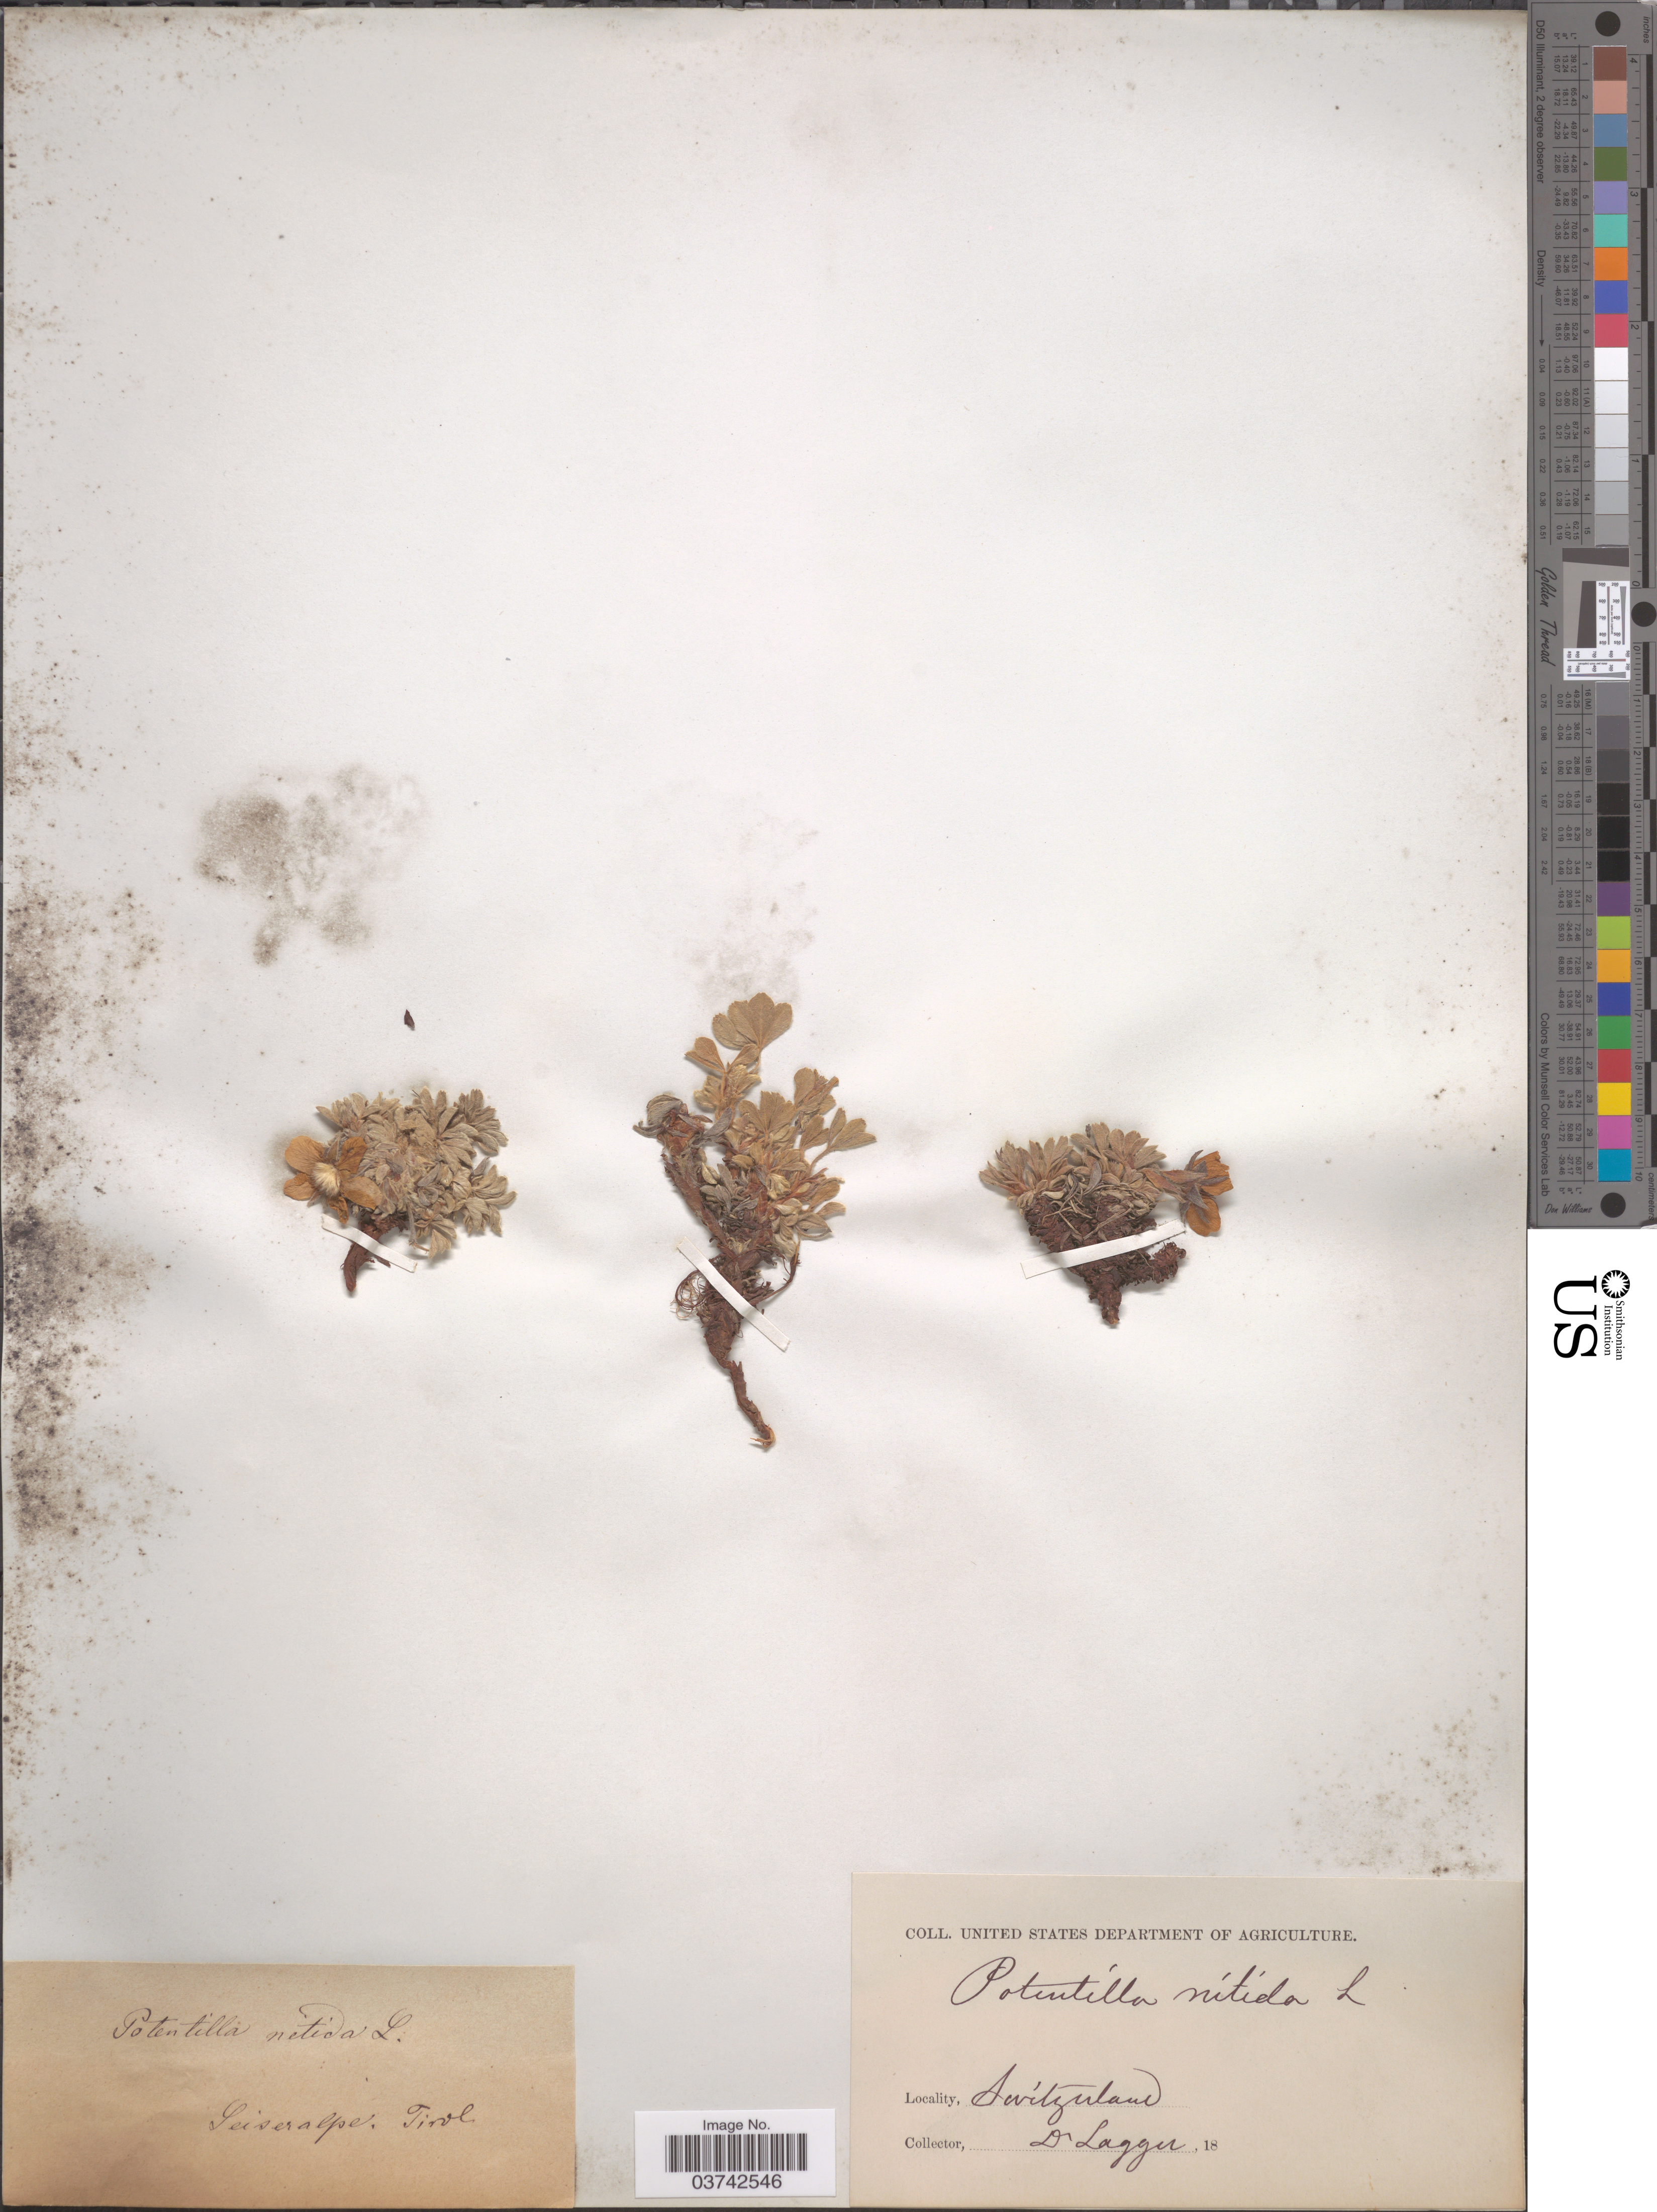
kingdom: Plantae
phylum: Tracheophyta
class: Magnoliopsida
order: Rosales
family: Rosaceae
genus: Potentilla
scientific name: Potentilla nitida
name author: L.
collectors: F. J. Lagger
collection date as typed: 18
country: Switzerland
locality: Seiseralpe: Tirol.